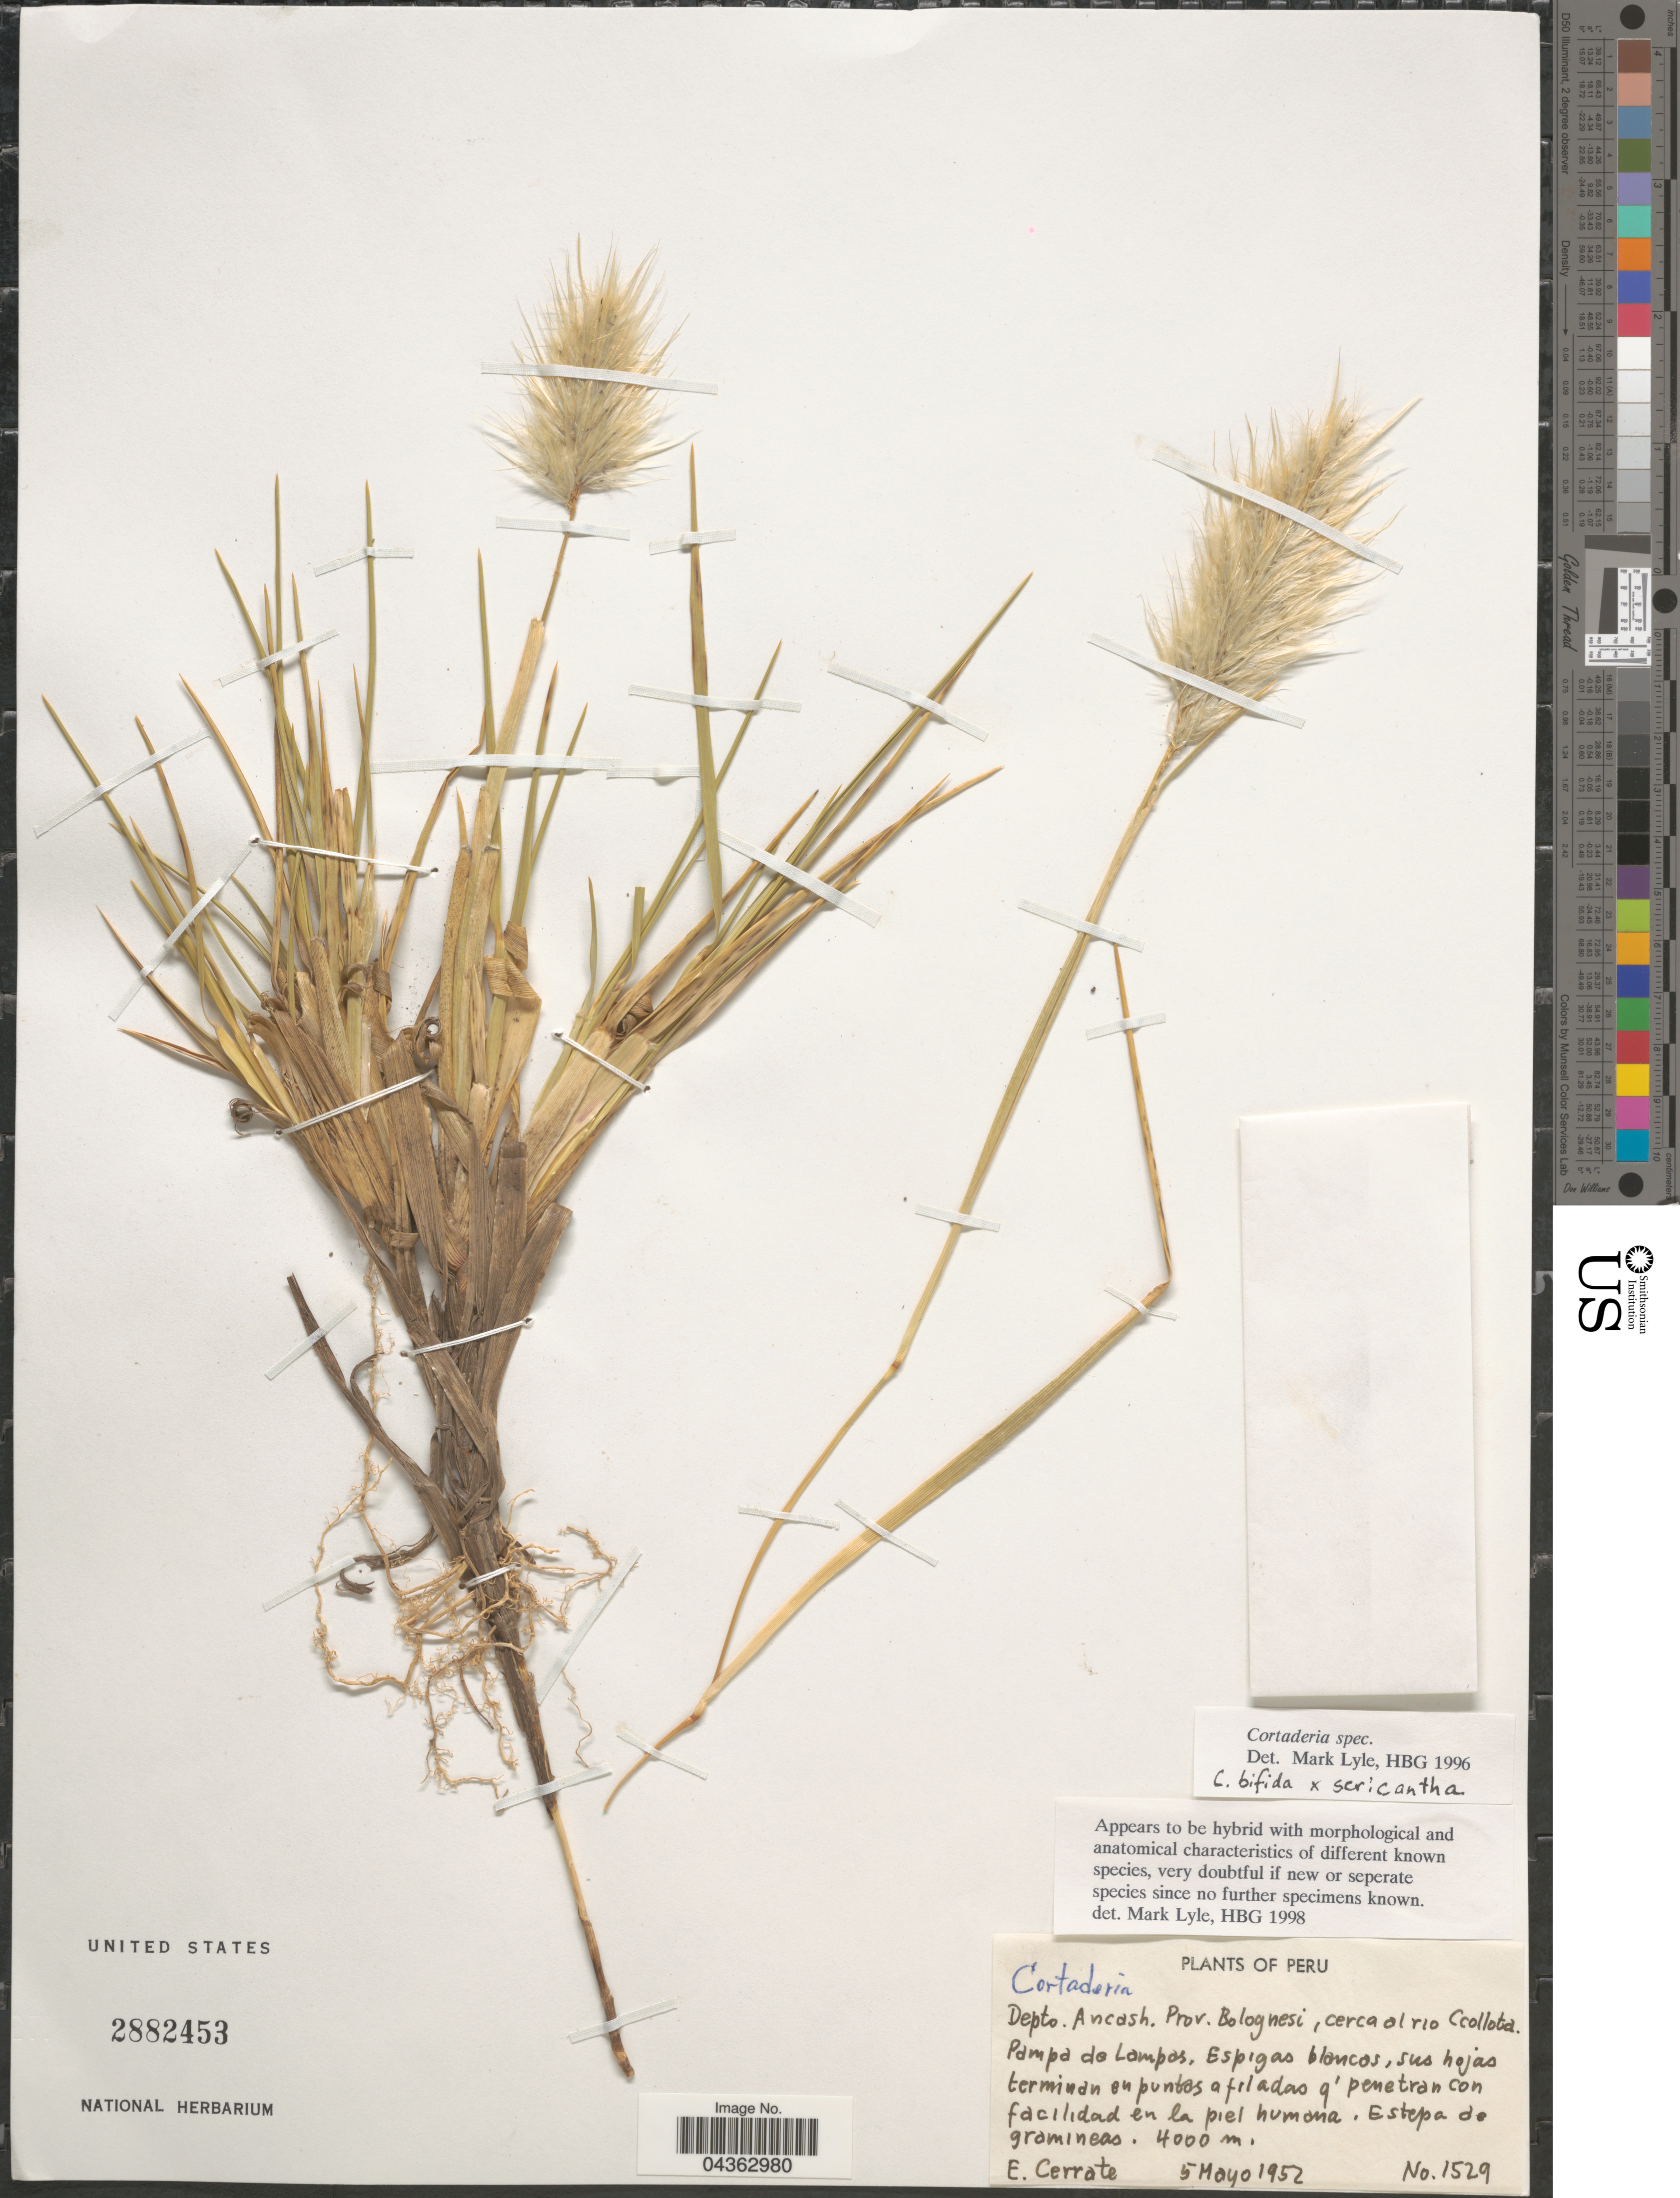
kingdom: Plantae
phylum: Tracheophyta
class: Liliopsida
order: Poales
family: Poaceae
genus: Cortaderia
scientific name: Cortaderia sp.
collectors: E. Cerrate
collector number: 1529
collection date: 1952-05-05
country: Peru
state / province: Ancash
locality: Depto. Ancash. Prov. Bolognesi, cerca al rio Ccollota. Pampa de Lampas.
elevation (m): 4000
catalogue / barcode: US 2882453